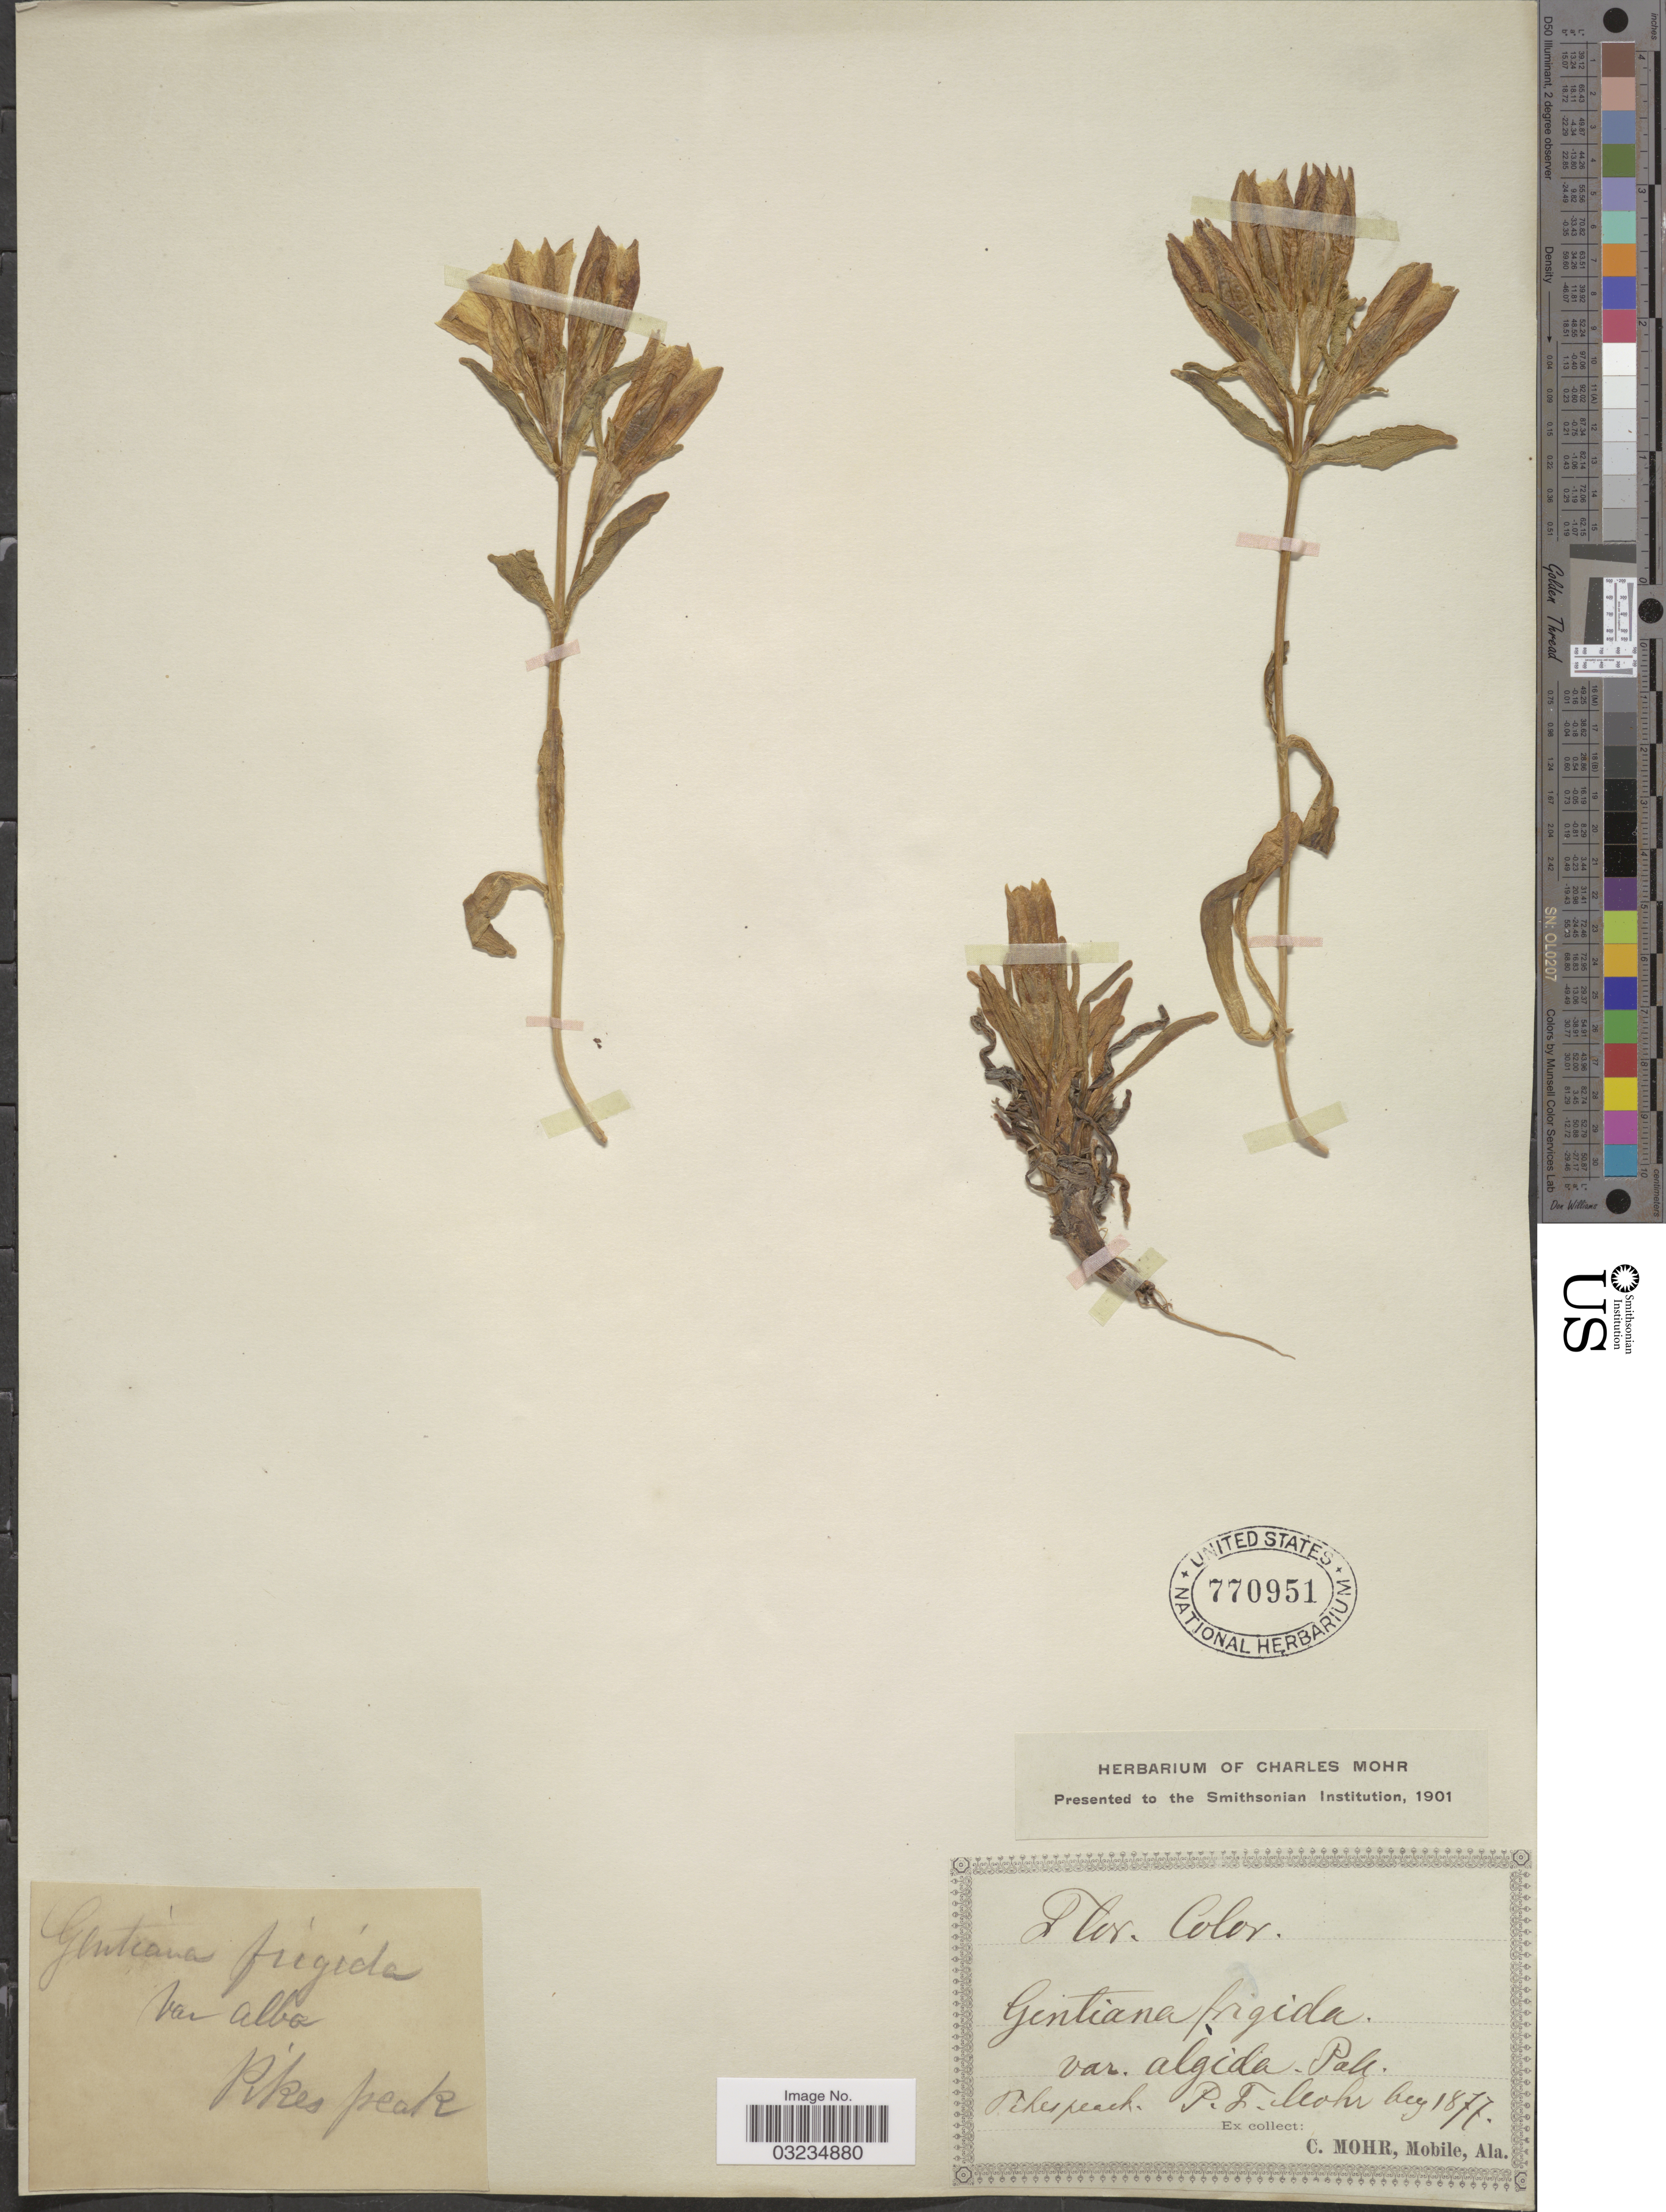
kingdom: Plantae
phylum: Tracheophyta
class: Magnoliopsida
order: Gentianales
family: Gentianaceae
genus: Gentiana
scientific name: Gentiana romanzovii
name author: Ledeb. ex Bunge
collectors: P. F. Mohr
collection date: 1877-08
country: United States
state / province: Colorado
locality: Pikes Peak.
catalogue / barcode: US 770951